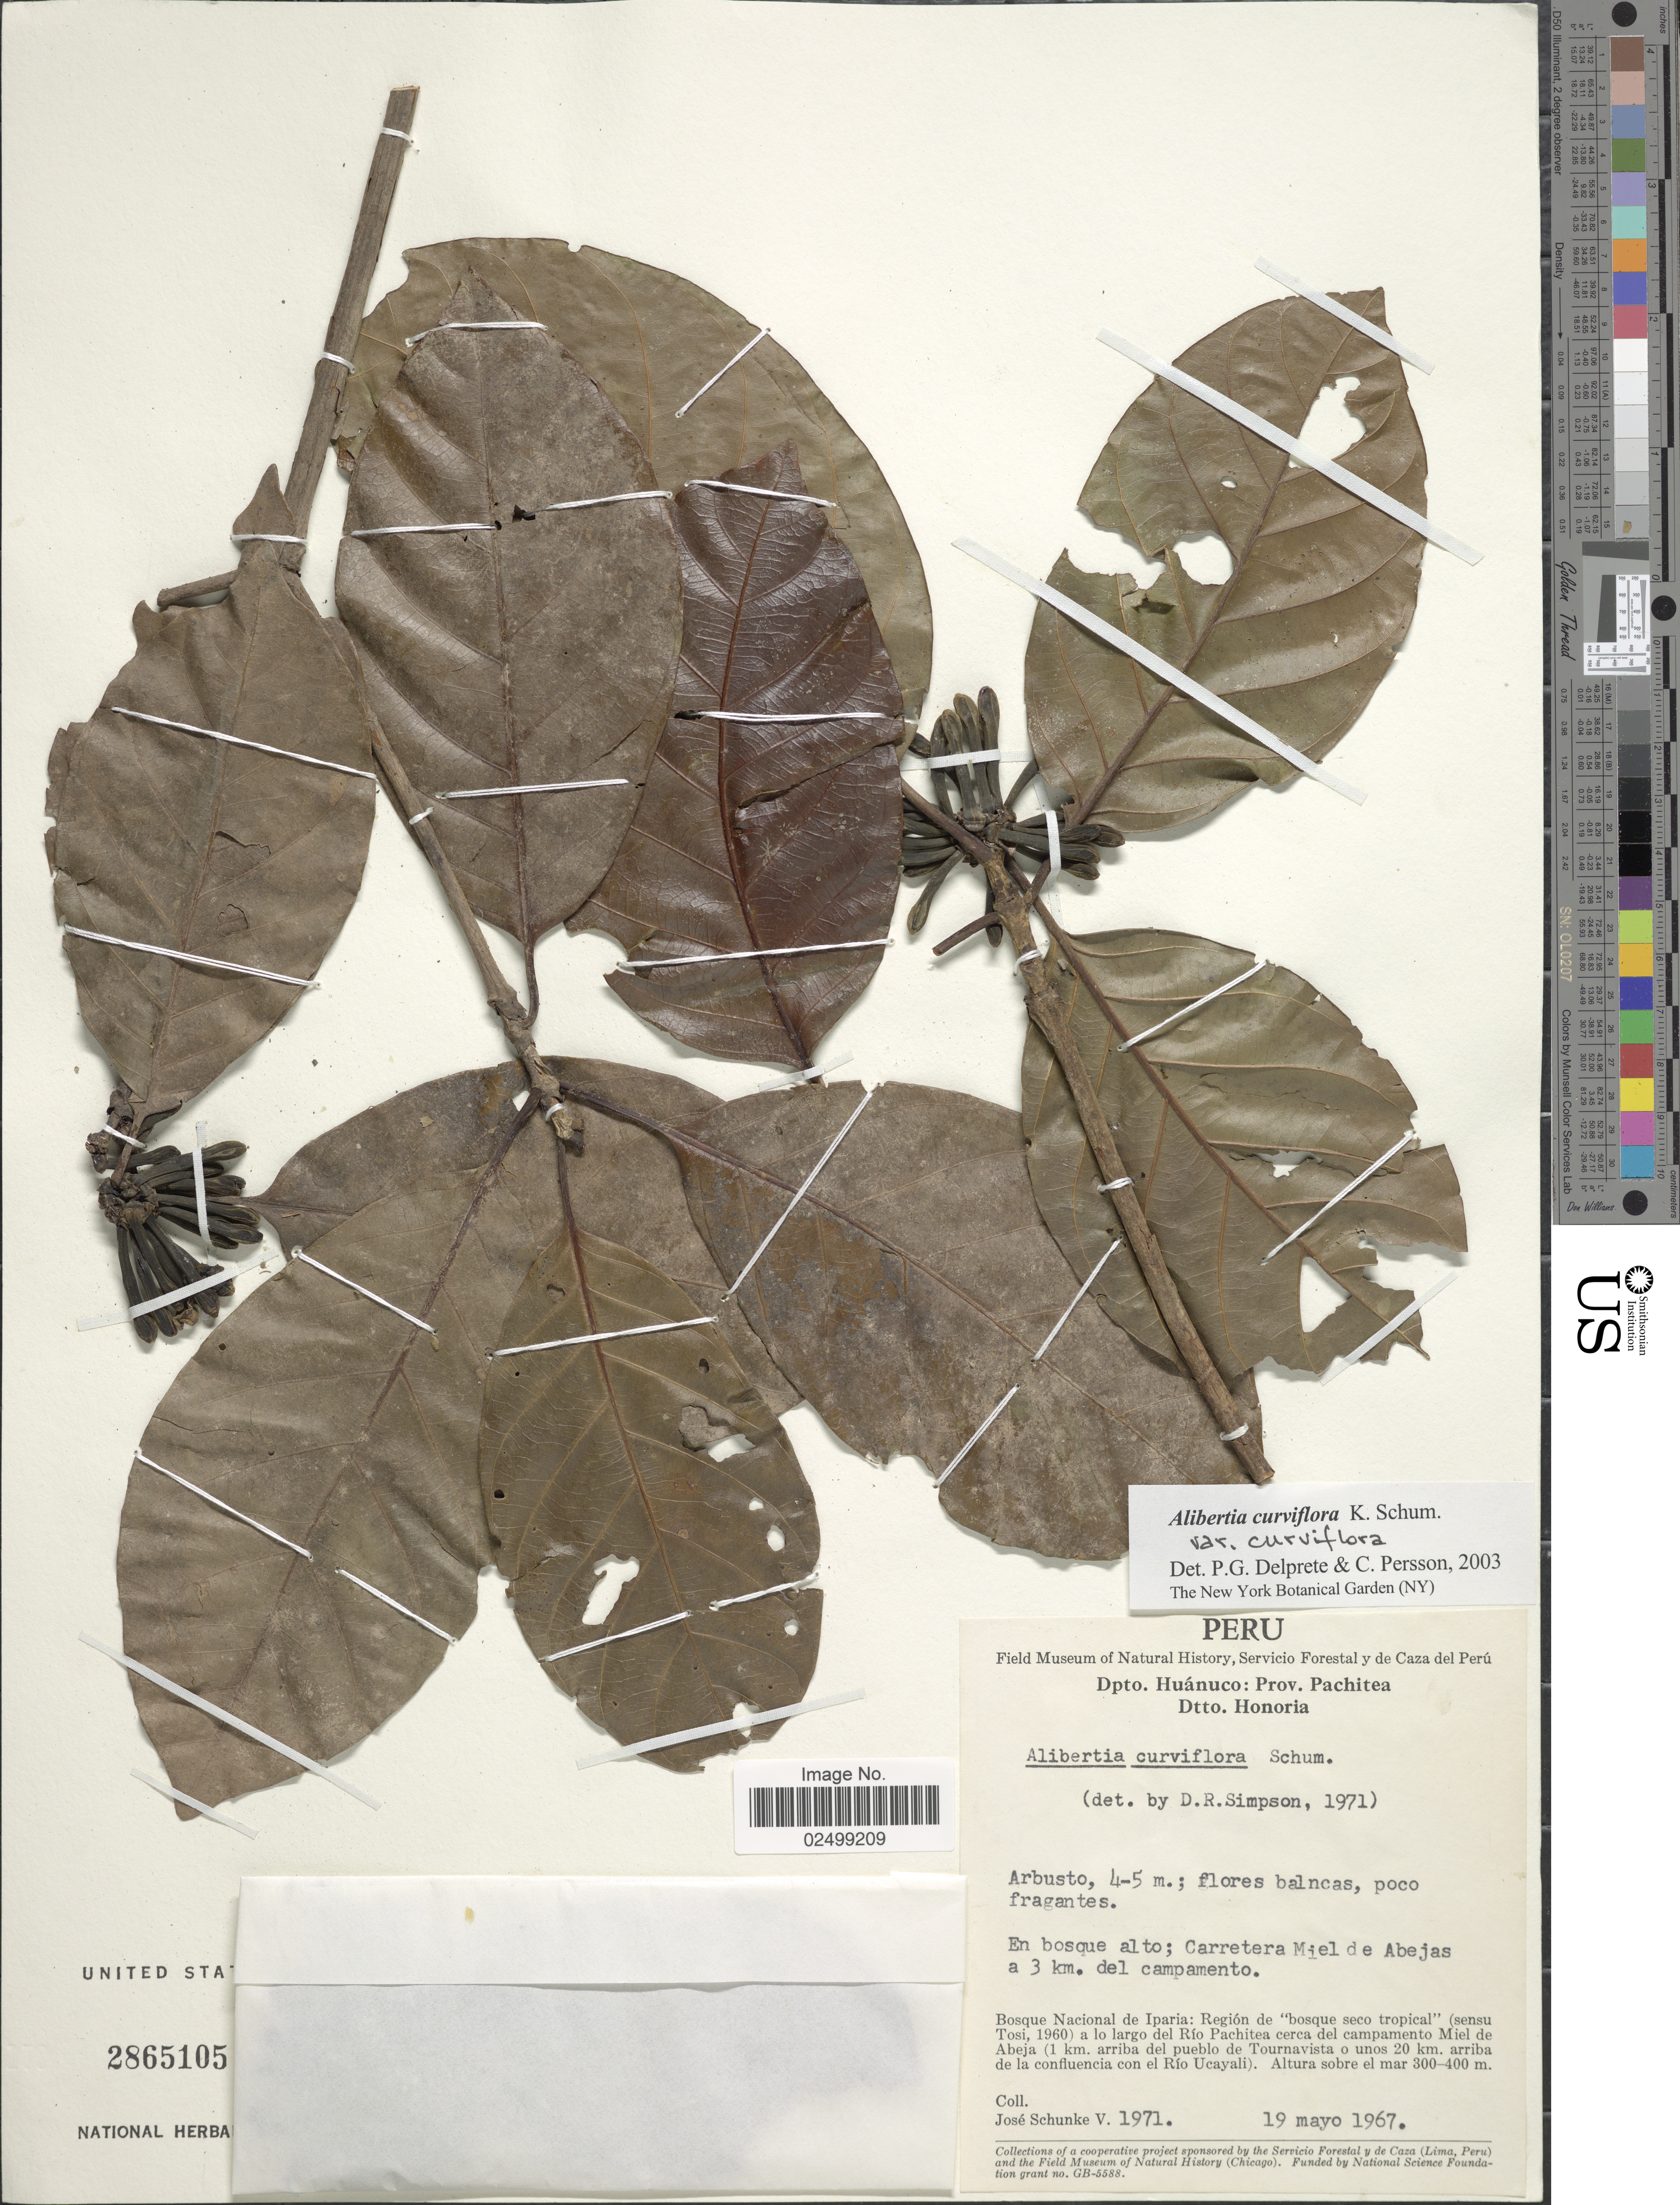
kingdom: Plantae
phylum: Tracheophyta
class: Magnoliopsida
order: Gentianales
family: Rubiaceae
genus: Alibertia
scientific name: Alibertia curviflora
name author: K. Schum.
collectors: J. Schunke Vigo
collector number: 1971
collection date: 1967-05-19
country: Peru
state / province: Huánuco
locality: Dpto. Huánuco: Prov. Pachitea, Dtto Honoria, En bosque alto; Carretera Miel de abejas a 3 km del campamento, Bosque Nacional de Iparia: Región de 'bosque seco tropical' (sensu Tosi, 1960) a lo largo del Río pachitea cerca del campamento Miel de Abeja (1 km arriba del pueblo de Tournavista o unos 20 km arriba de la confluencia con el Río Ucayali)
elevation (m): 300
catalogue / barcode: US 2865105